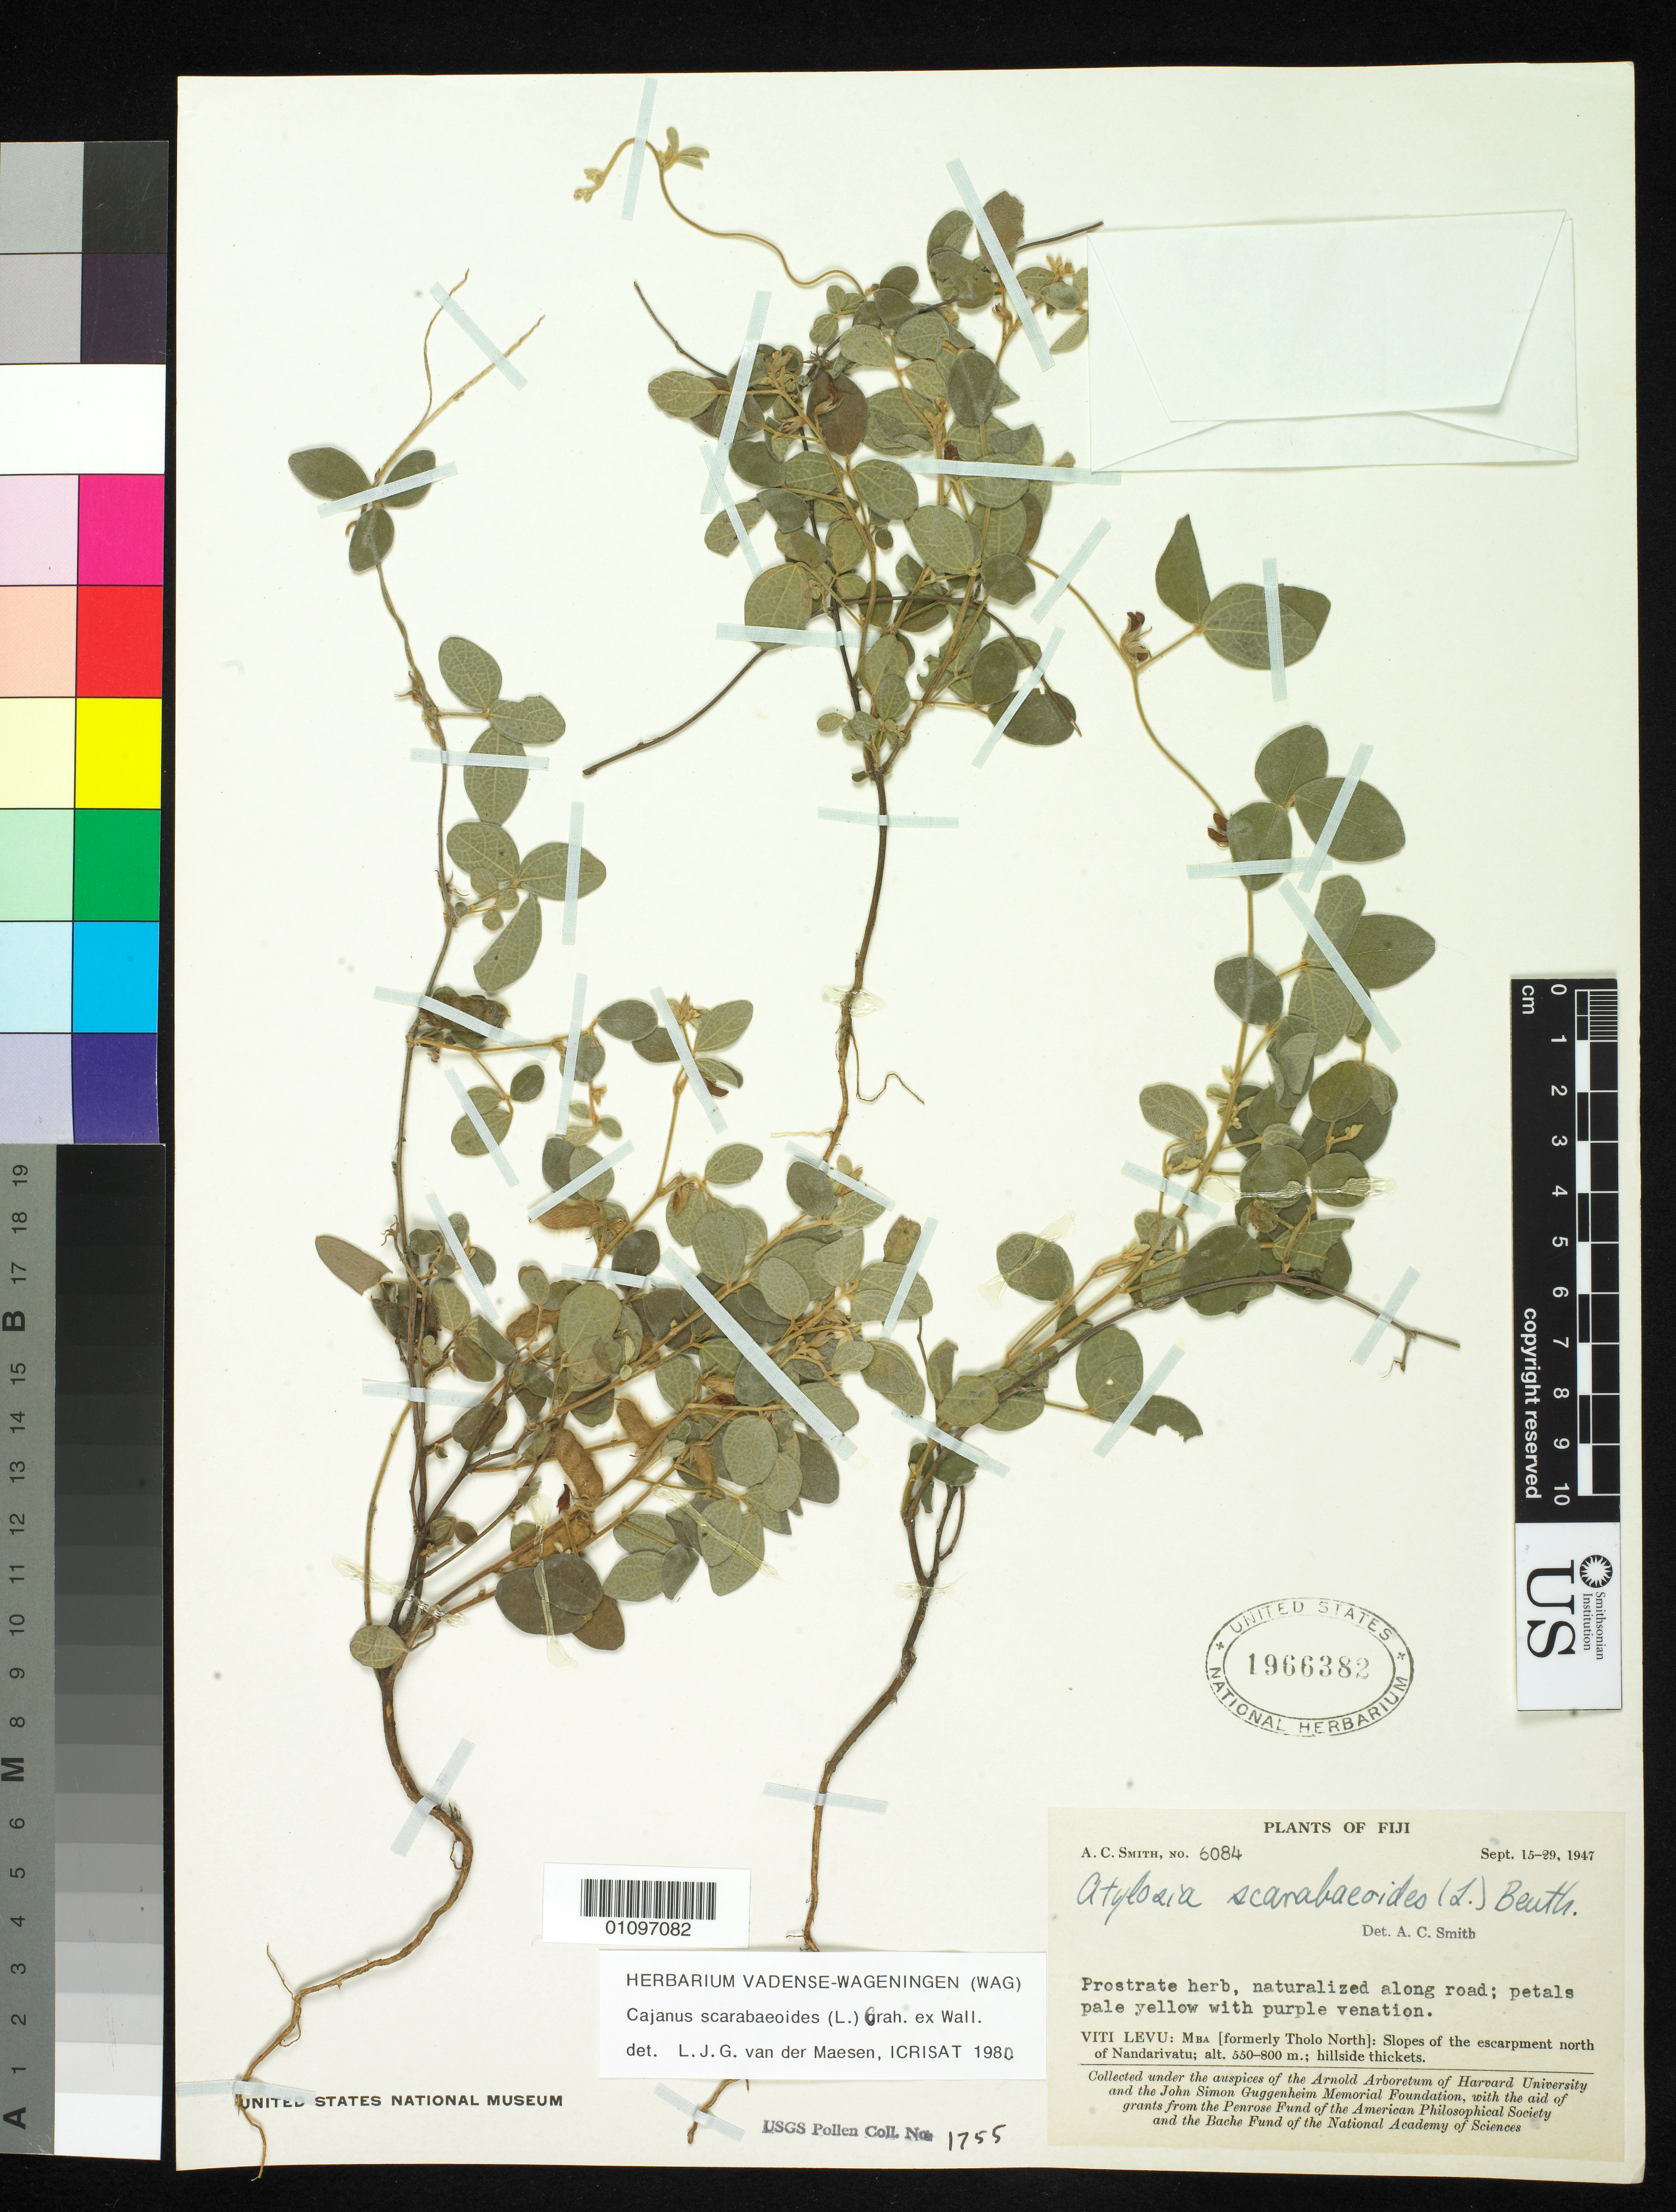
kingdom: Plantae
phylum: Tracheophyta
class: Magnoliopsida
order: Fabales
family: Fabaceae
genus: Cajanus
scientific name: Cajanus scarabaeoides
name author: (L.) Thou. ex Graham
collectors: A. C. Smith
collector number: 6084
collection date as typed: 15 Sep 1947 to 29 Sep 1947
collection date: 1947-09-15/1947-09-29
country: Fiji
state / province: Western Division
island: Viti Levu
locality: Mba Prov., mt nanggaranambuluta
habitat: naturalized along road.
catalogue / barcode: US 1966382